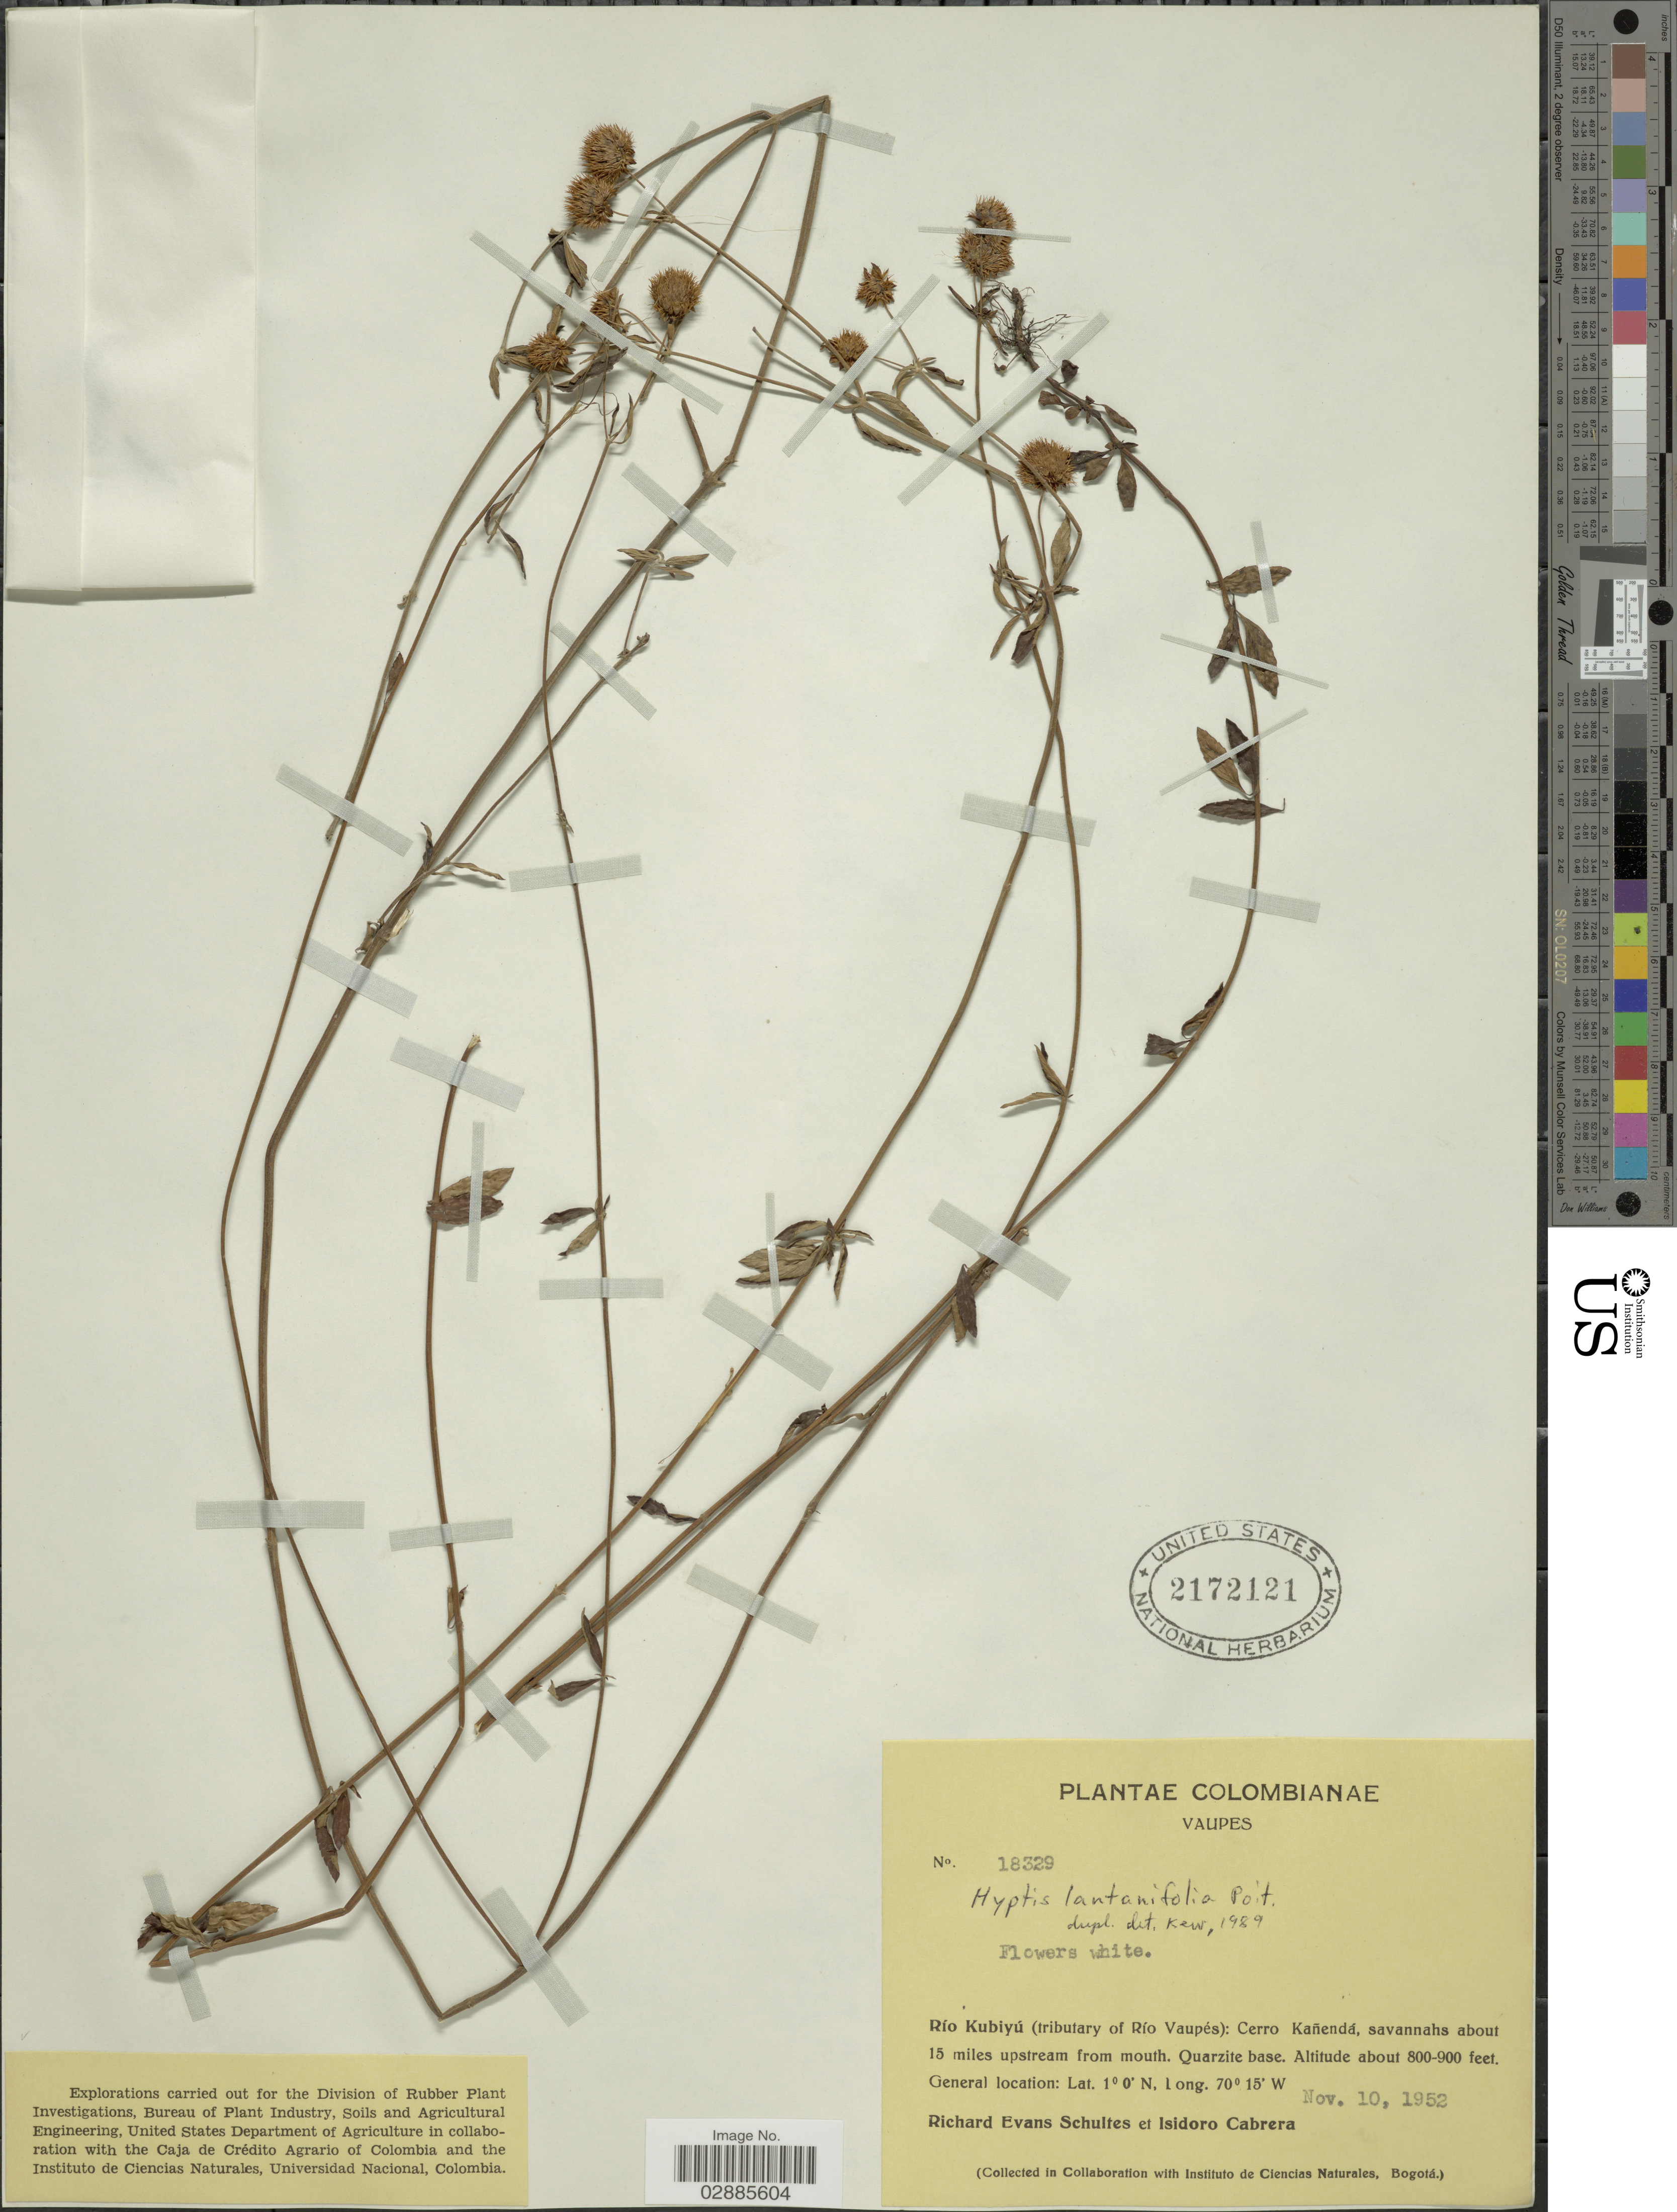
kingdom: Plantae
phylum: Tracheophyta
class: Magnoliopsida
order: Lamiales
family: Lamiaceae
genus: Hyptis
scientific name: Hyptis lantanifolia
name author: Poit.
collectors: R. E. Schultes & I. Cabrera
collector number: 18329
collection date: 1952-11-10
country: Colombia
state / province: Vaupés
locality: Río Kubiyú (tributary of Río Vaupés): Cerro Kañendá, savannahs about 15 miles upstream from mouth.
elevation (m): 244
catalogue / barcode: US 2172121